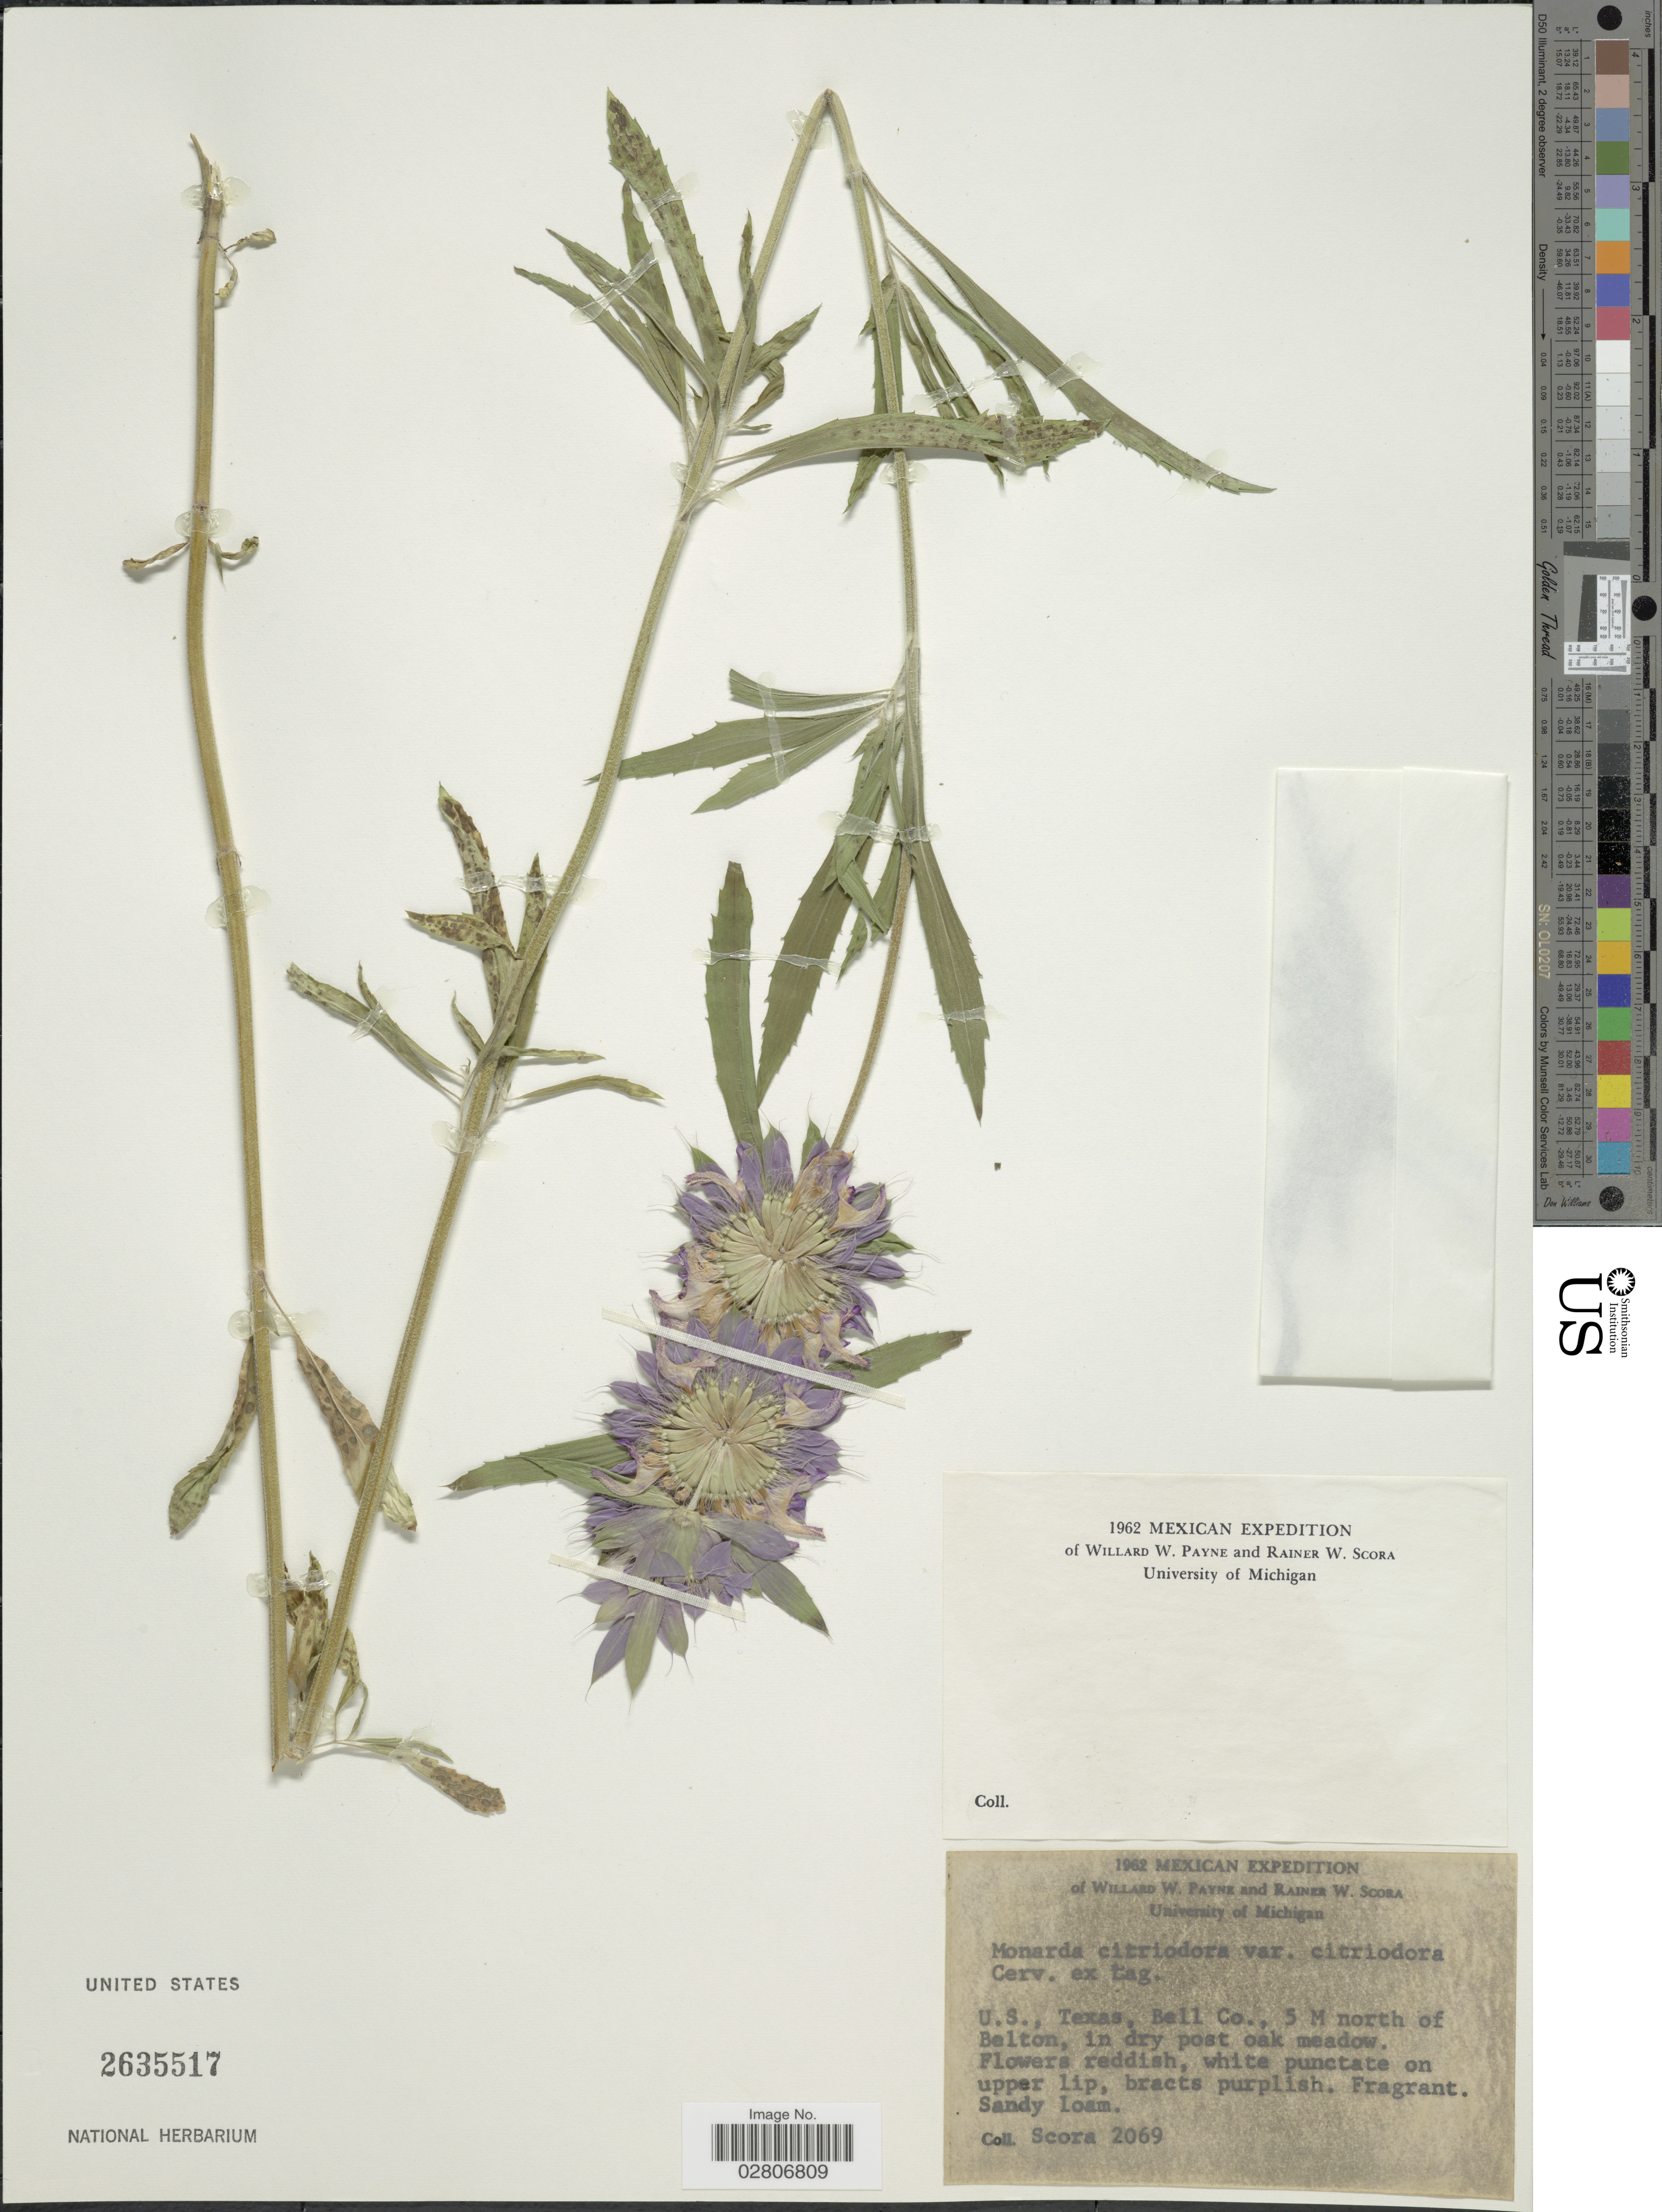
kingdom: Plantae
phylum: Tracheophyta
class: Magnoliopsida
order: Lamiales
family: Lamiaceae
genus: Monarda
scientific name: Monarda citriodora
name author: Cerv. ex Lag.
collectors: R. Scora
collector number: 2069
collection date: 1962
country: United States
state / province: Texas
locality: Bell Co., 5 M north of Belton, in dry post oak meadow.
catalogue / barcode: US 2635517